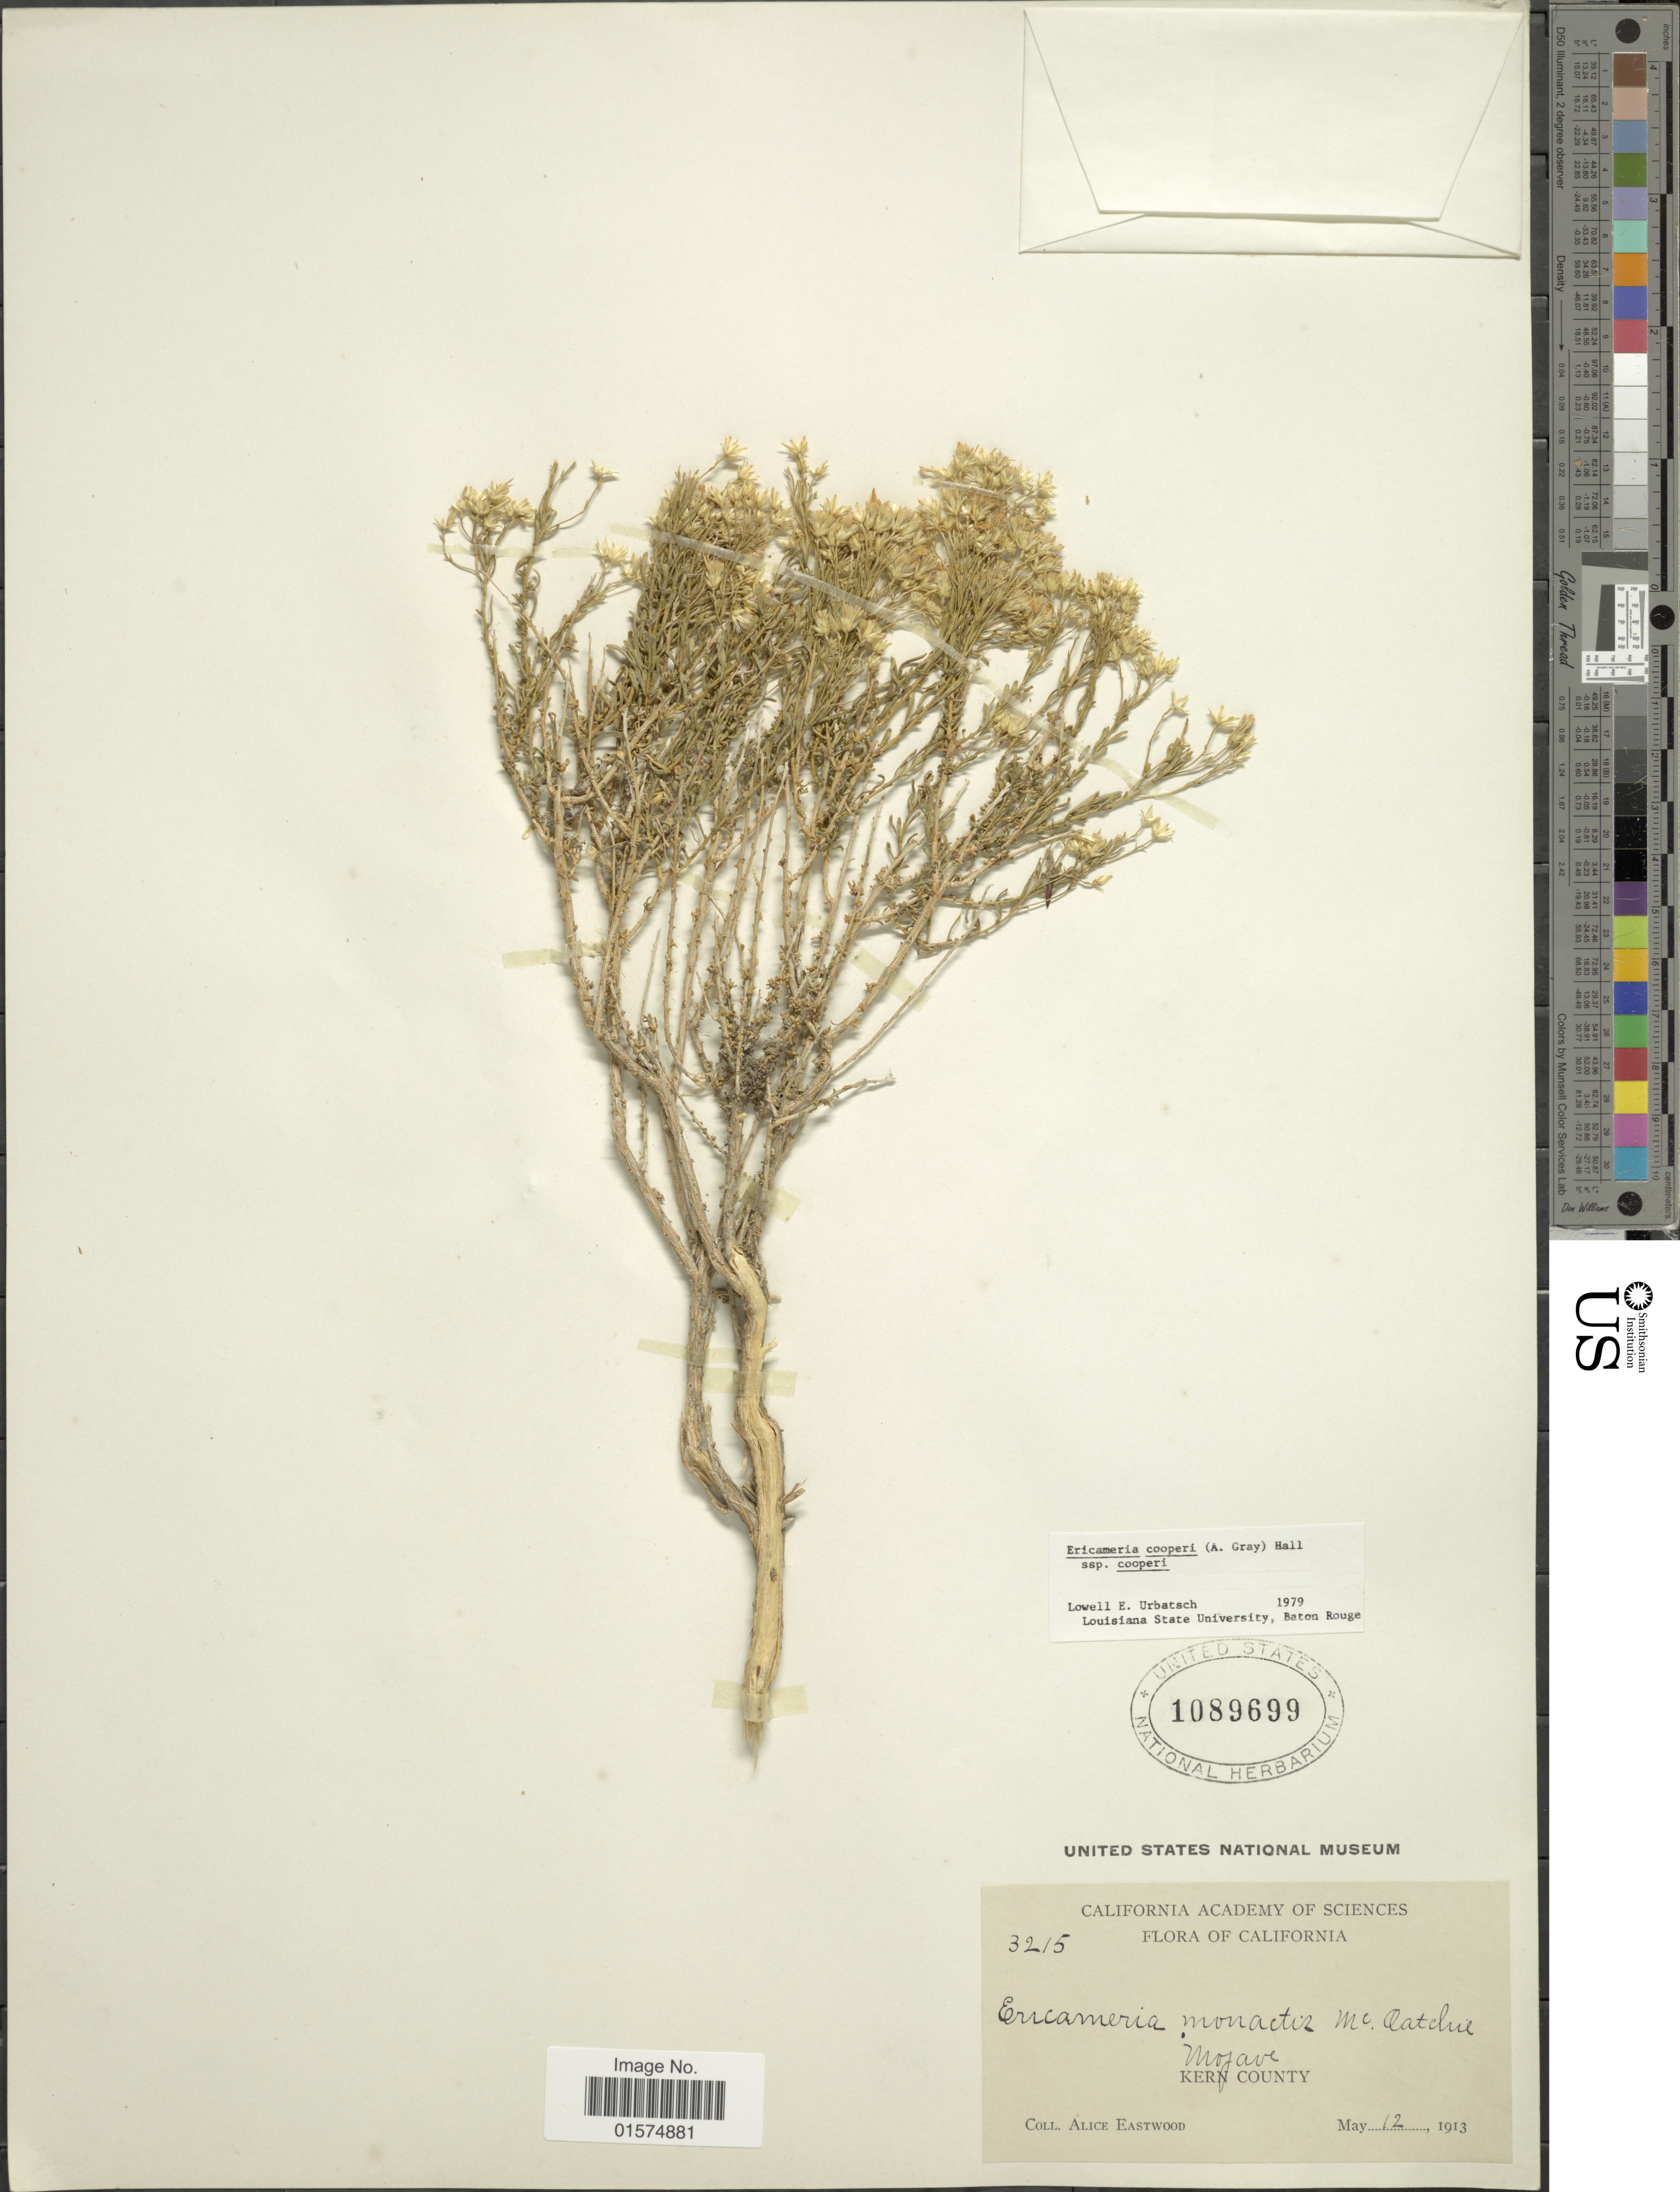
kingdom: Plantae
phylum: Tracheophyta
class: Magnoliopsida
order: Asterales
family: Asteraceae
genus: Ericameria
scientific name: Ericameria cooperi var. cooperi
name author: (A. Gray) Hall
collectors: A. Eastwood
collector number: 3215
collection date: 1913-05-12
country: United States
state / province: California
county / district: Kern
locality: Mojave. Kern County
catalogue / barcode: US 1089699